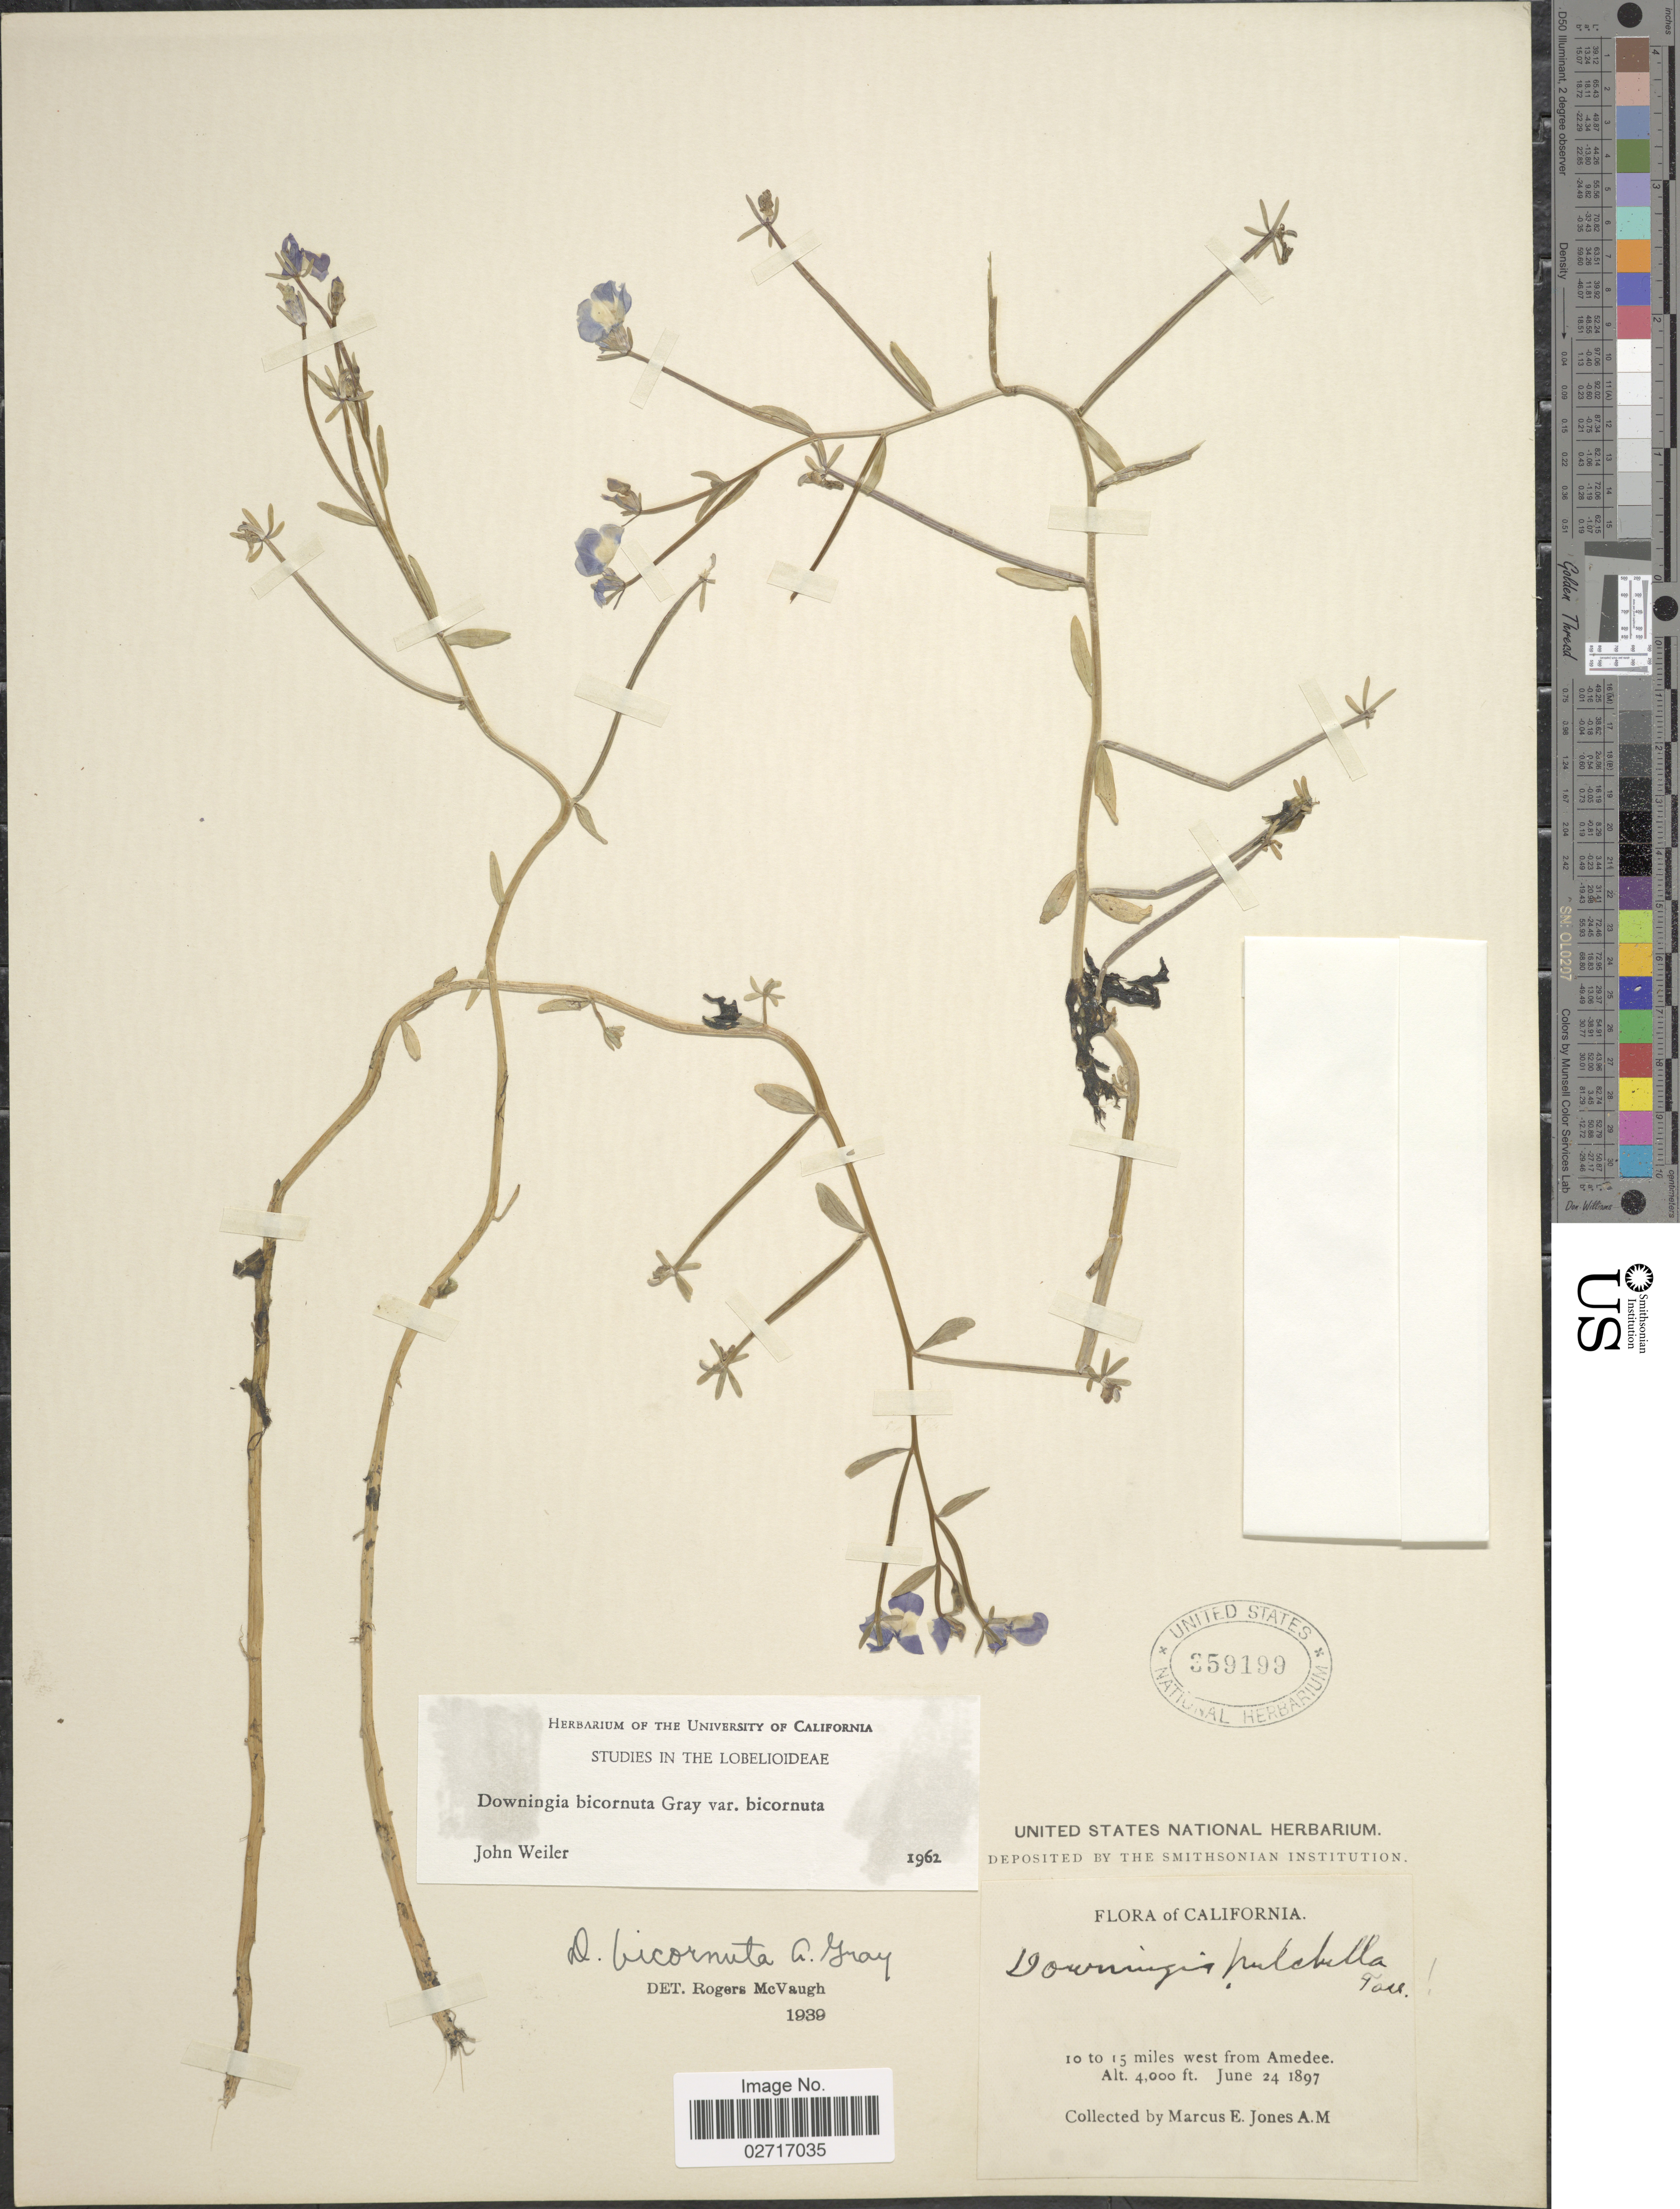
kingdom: Plantae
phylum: Tracheophyta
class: Magnoliopsida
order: Asterales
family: Campanulaceae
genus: Downingia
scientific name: Downingia bicornuta var. bicornuta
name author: A. Gray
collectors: M. E. Jones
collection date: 1897-06-24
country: United States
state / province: California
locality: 10 to 15 miles west from Amedee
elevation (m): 1219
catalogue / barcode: US 359199